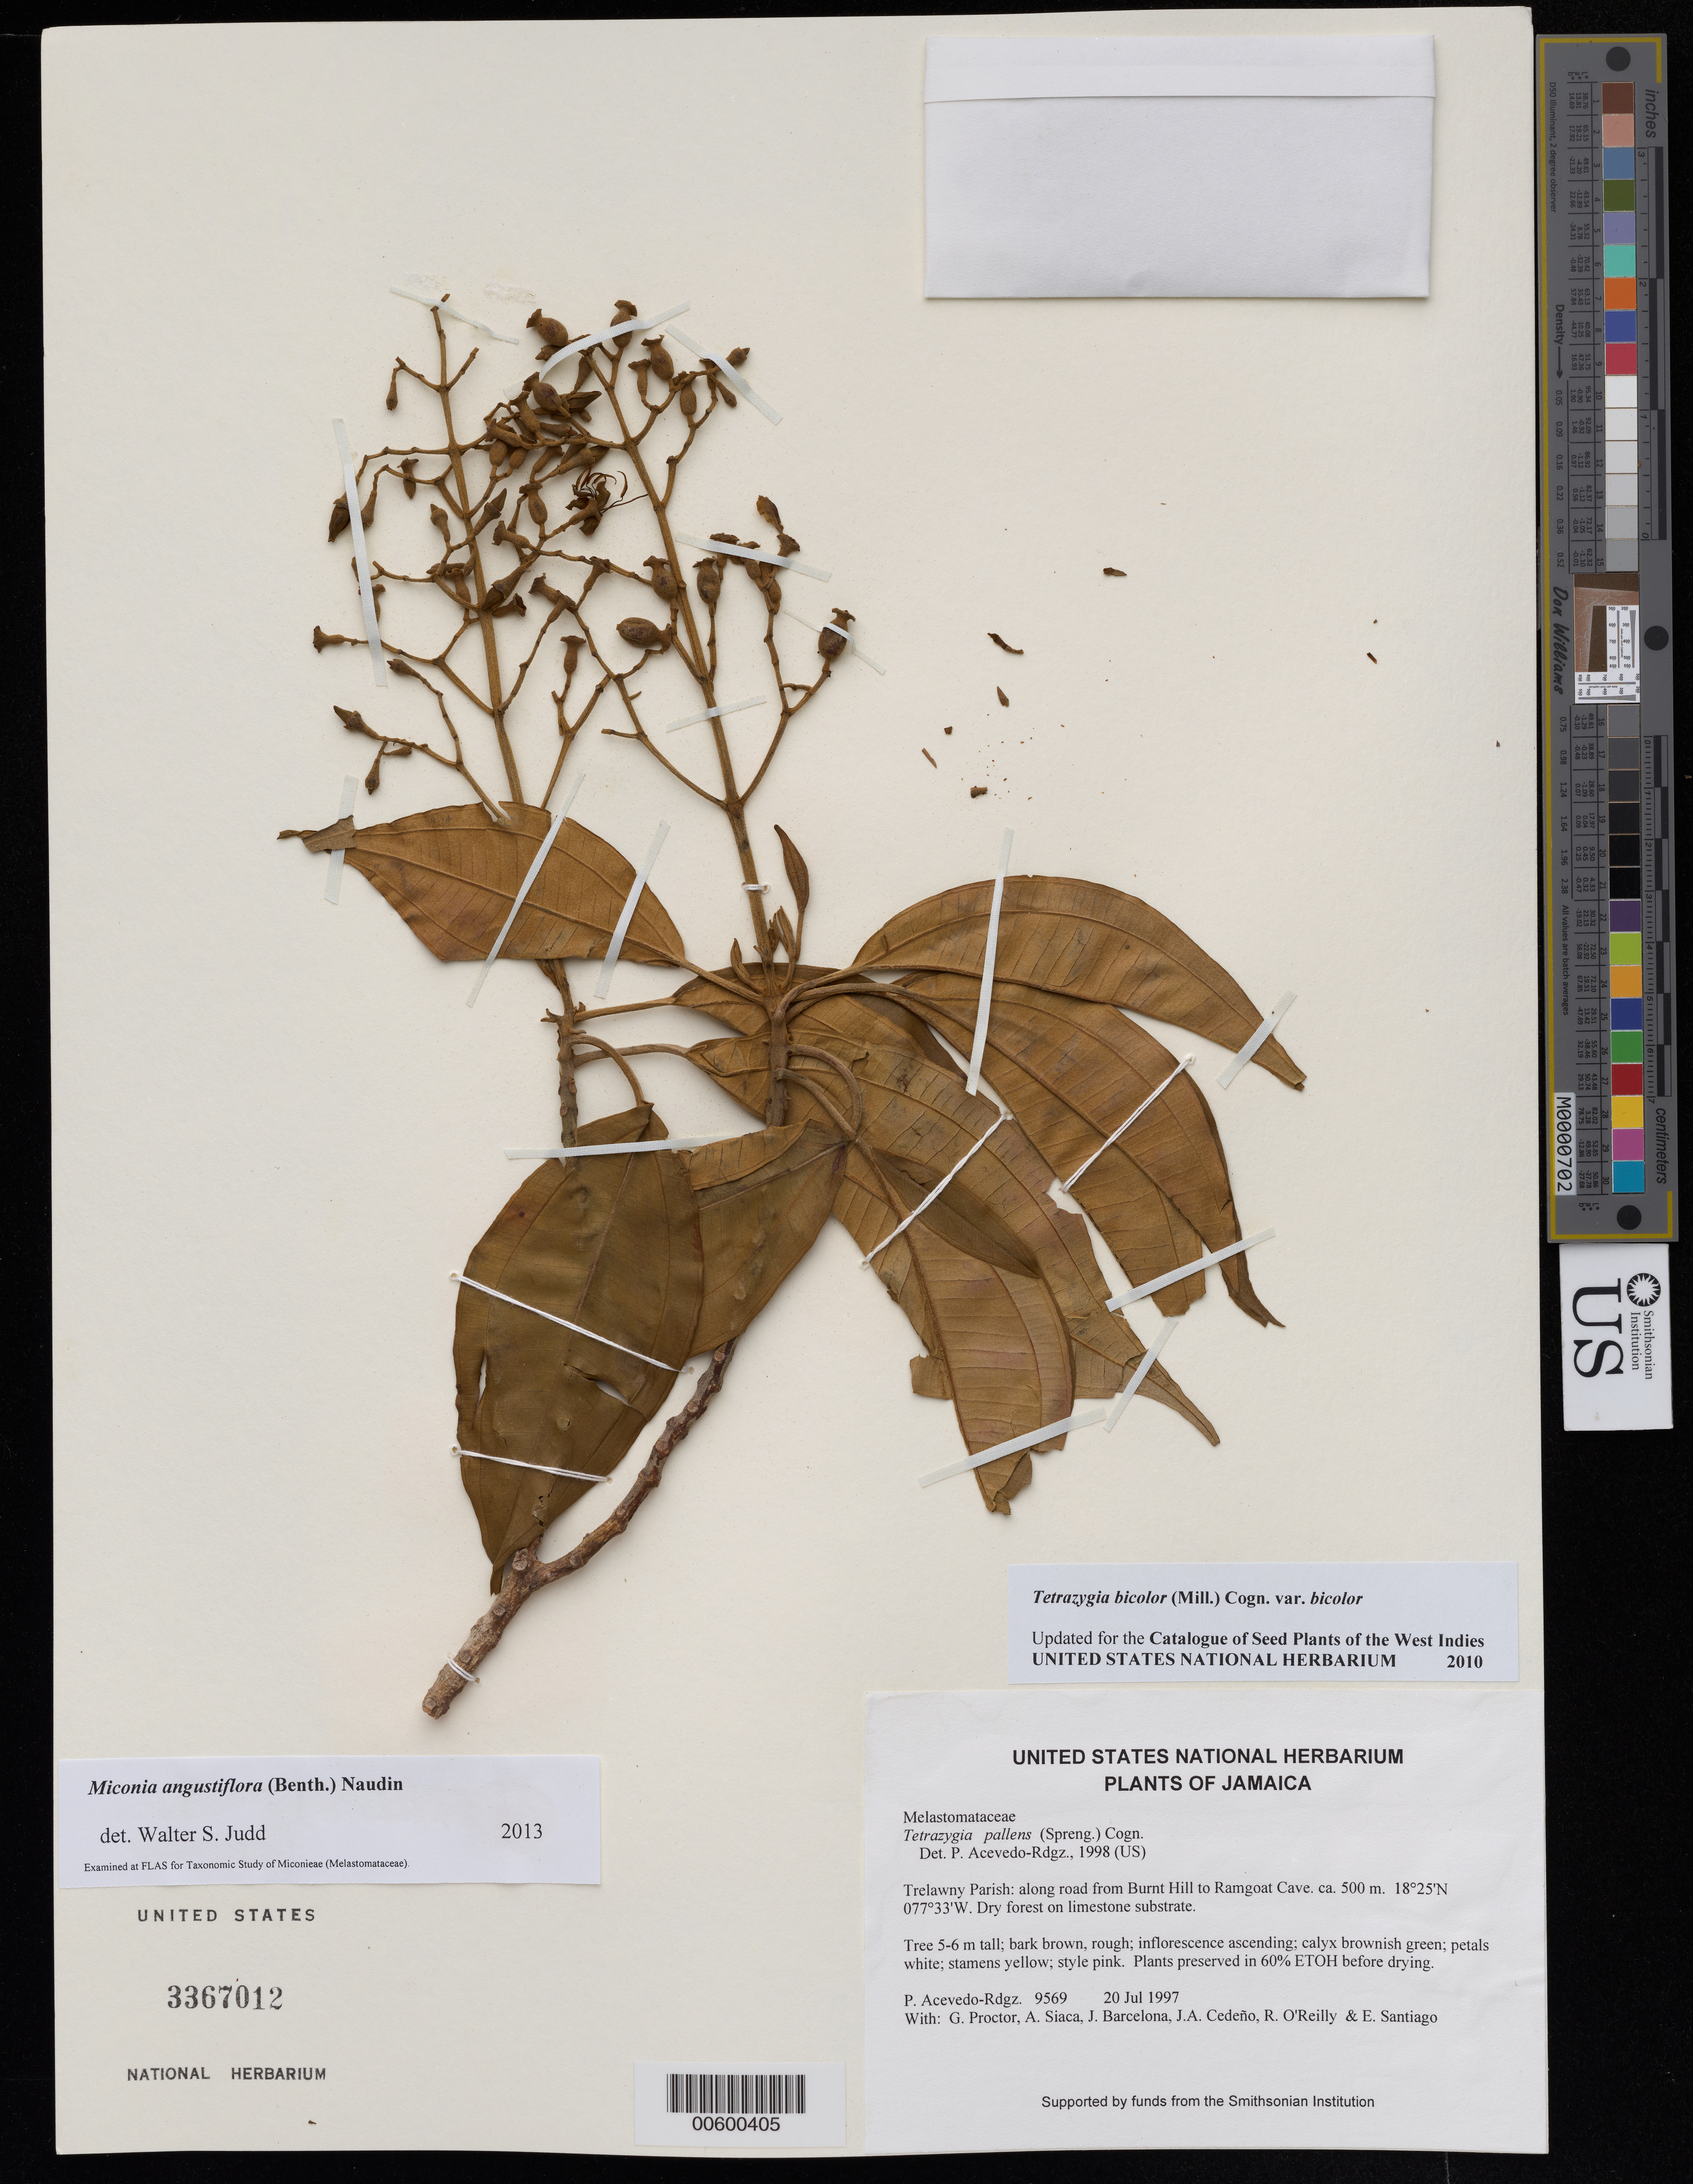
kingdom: Plantae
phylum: Tracheophyta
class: Magnoliopsida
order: Myrtales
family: Melastomataceae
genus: Miconia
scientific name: Miconia angustiflora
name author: (Benth.) Naudin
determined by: Judd, Walter S.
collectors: P. Acevedo-Rodr., G. R. Proctor, A. Siaca, J. Barcelona, J. A. Cedeño M. & R. O'Reilly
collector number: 9569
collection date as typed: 20 Jul 1997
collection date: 1997-07-20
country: Jamaica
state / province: Trelawny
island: Jamaica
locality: Trelawny Parish: along road from Burnt Hill to Ramgoat Cave.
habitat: Dry forest on limestone substrate.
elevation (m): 500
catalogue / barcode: US 3367012